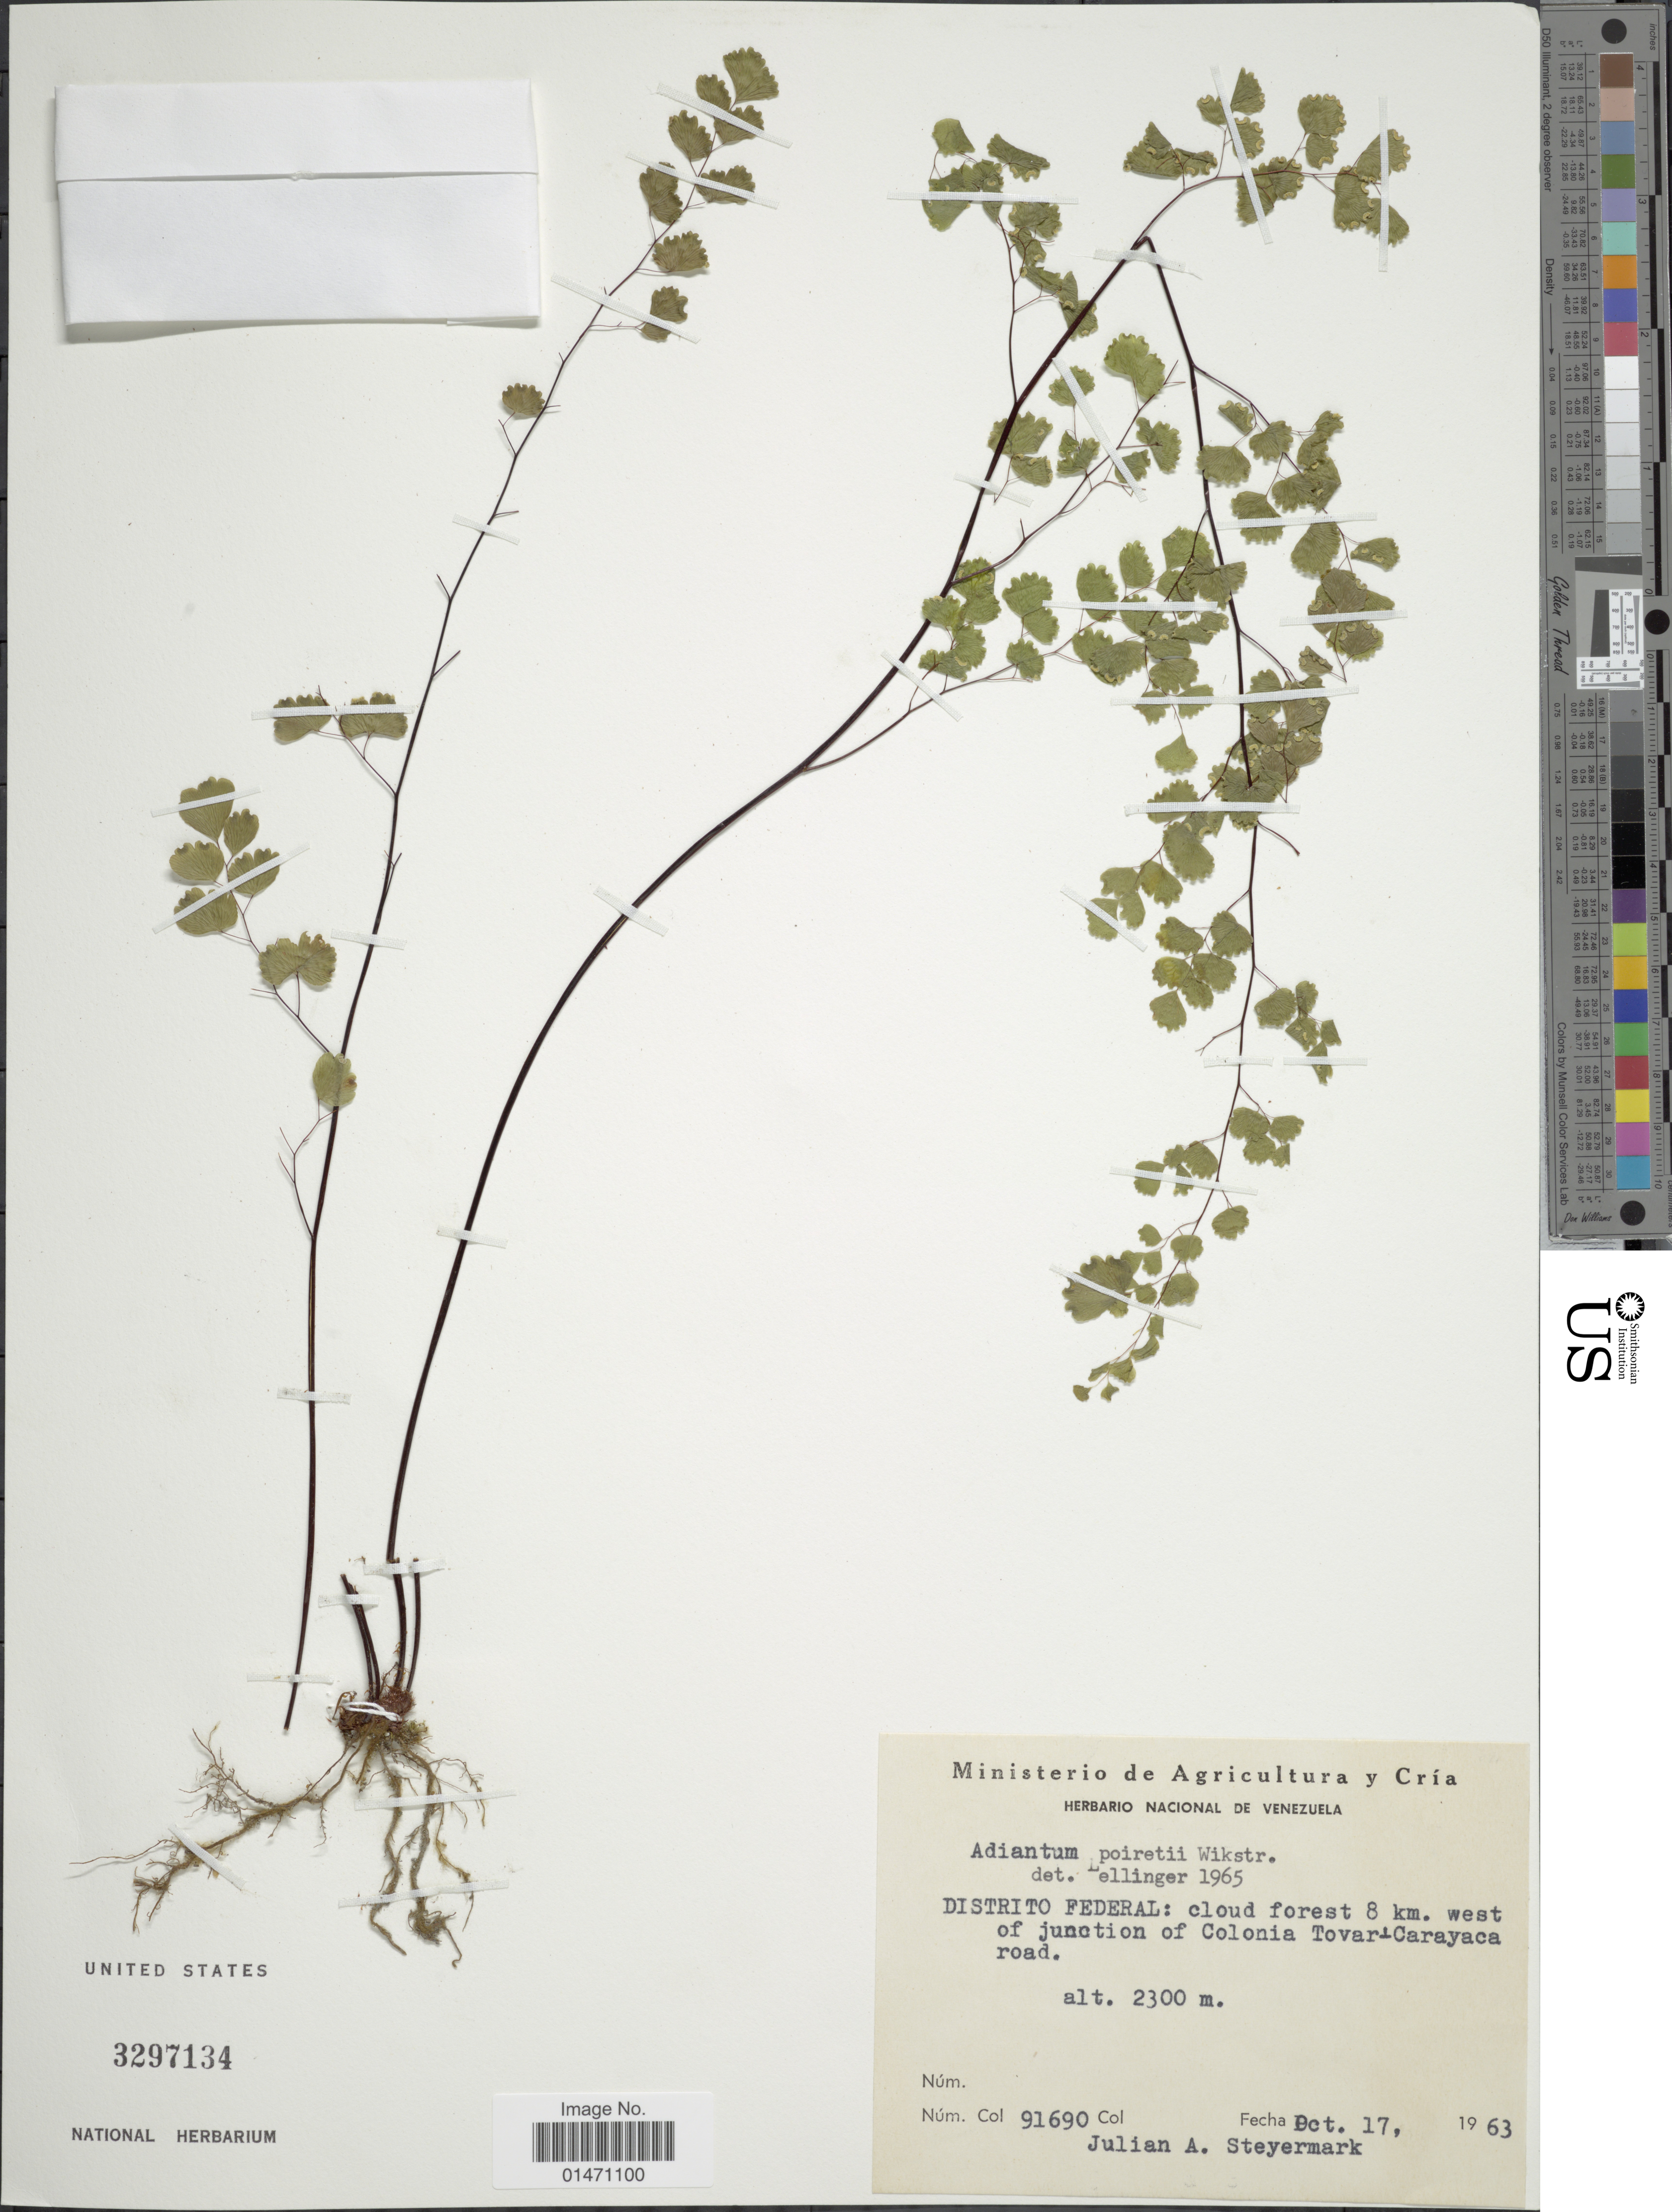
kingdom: Plantae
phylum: Tracheophyta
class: Polypodiopsida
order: Polypodiales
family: Pteridaceae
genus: Adiantum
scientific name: Adiantum poiretii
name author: Wikstr.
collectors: J. Steyermark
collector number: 91690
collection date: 1963-10-17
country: Venezuela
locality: Distrito Federal: cloud forest 8km west of junction of Colonia Tovar-Carayaca road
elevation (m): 2300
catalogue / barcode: US 3297134